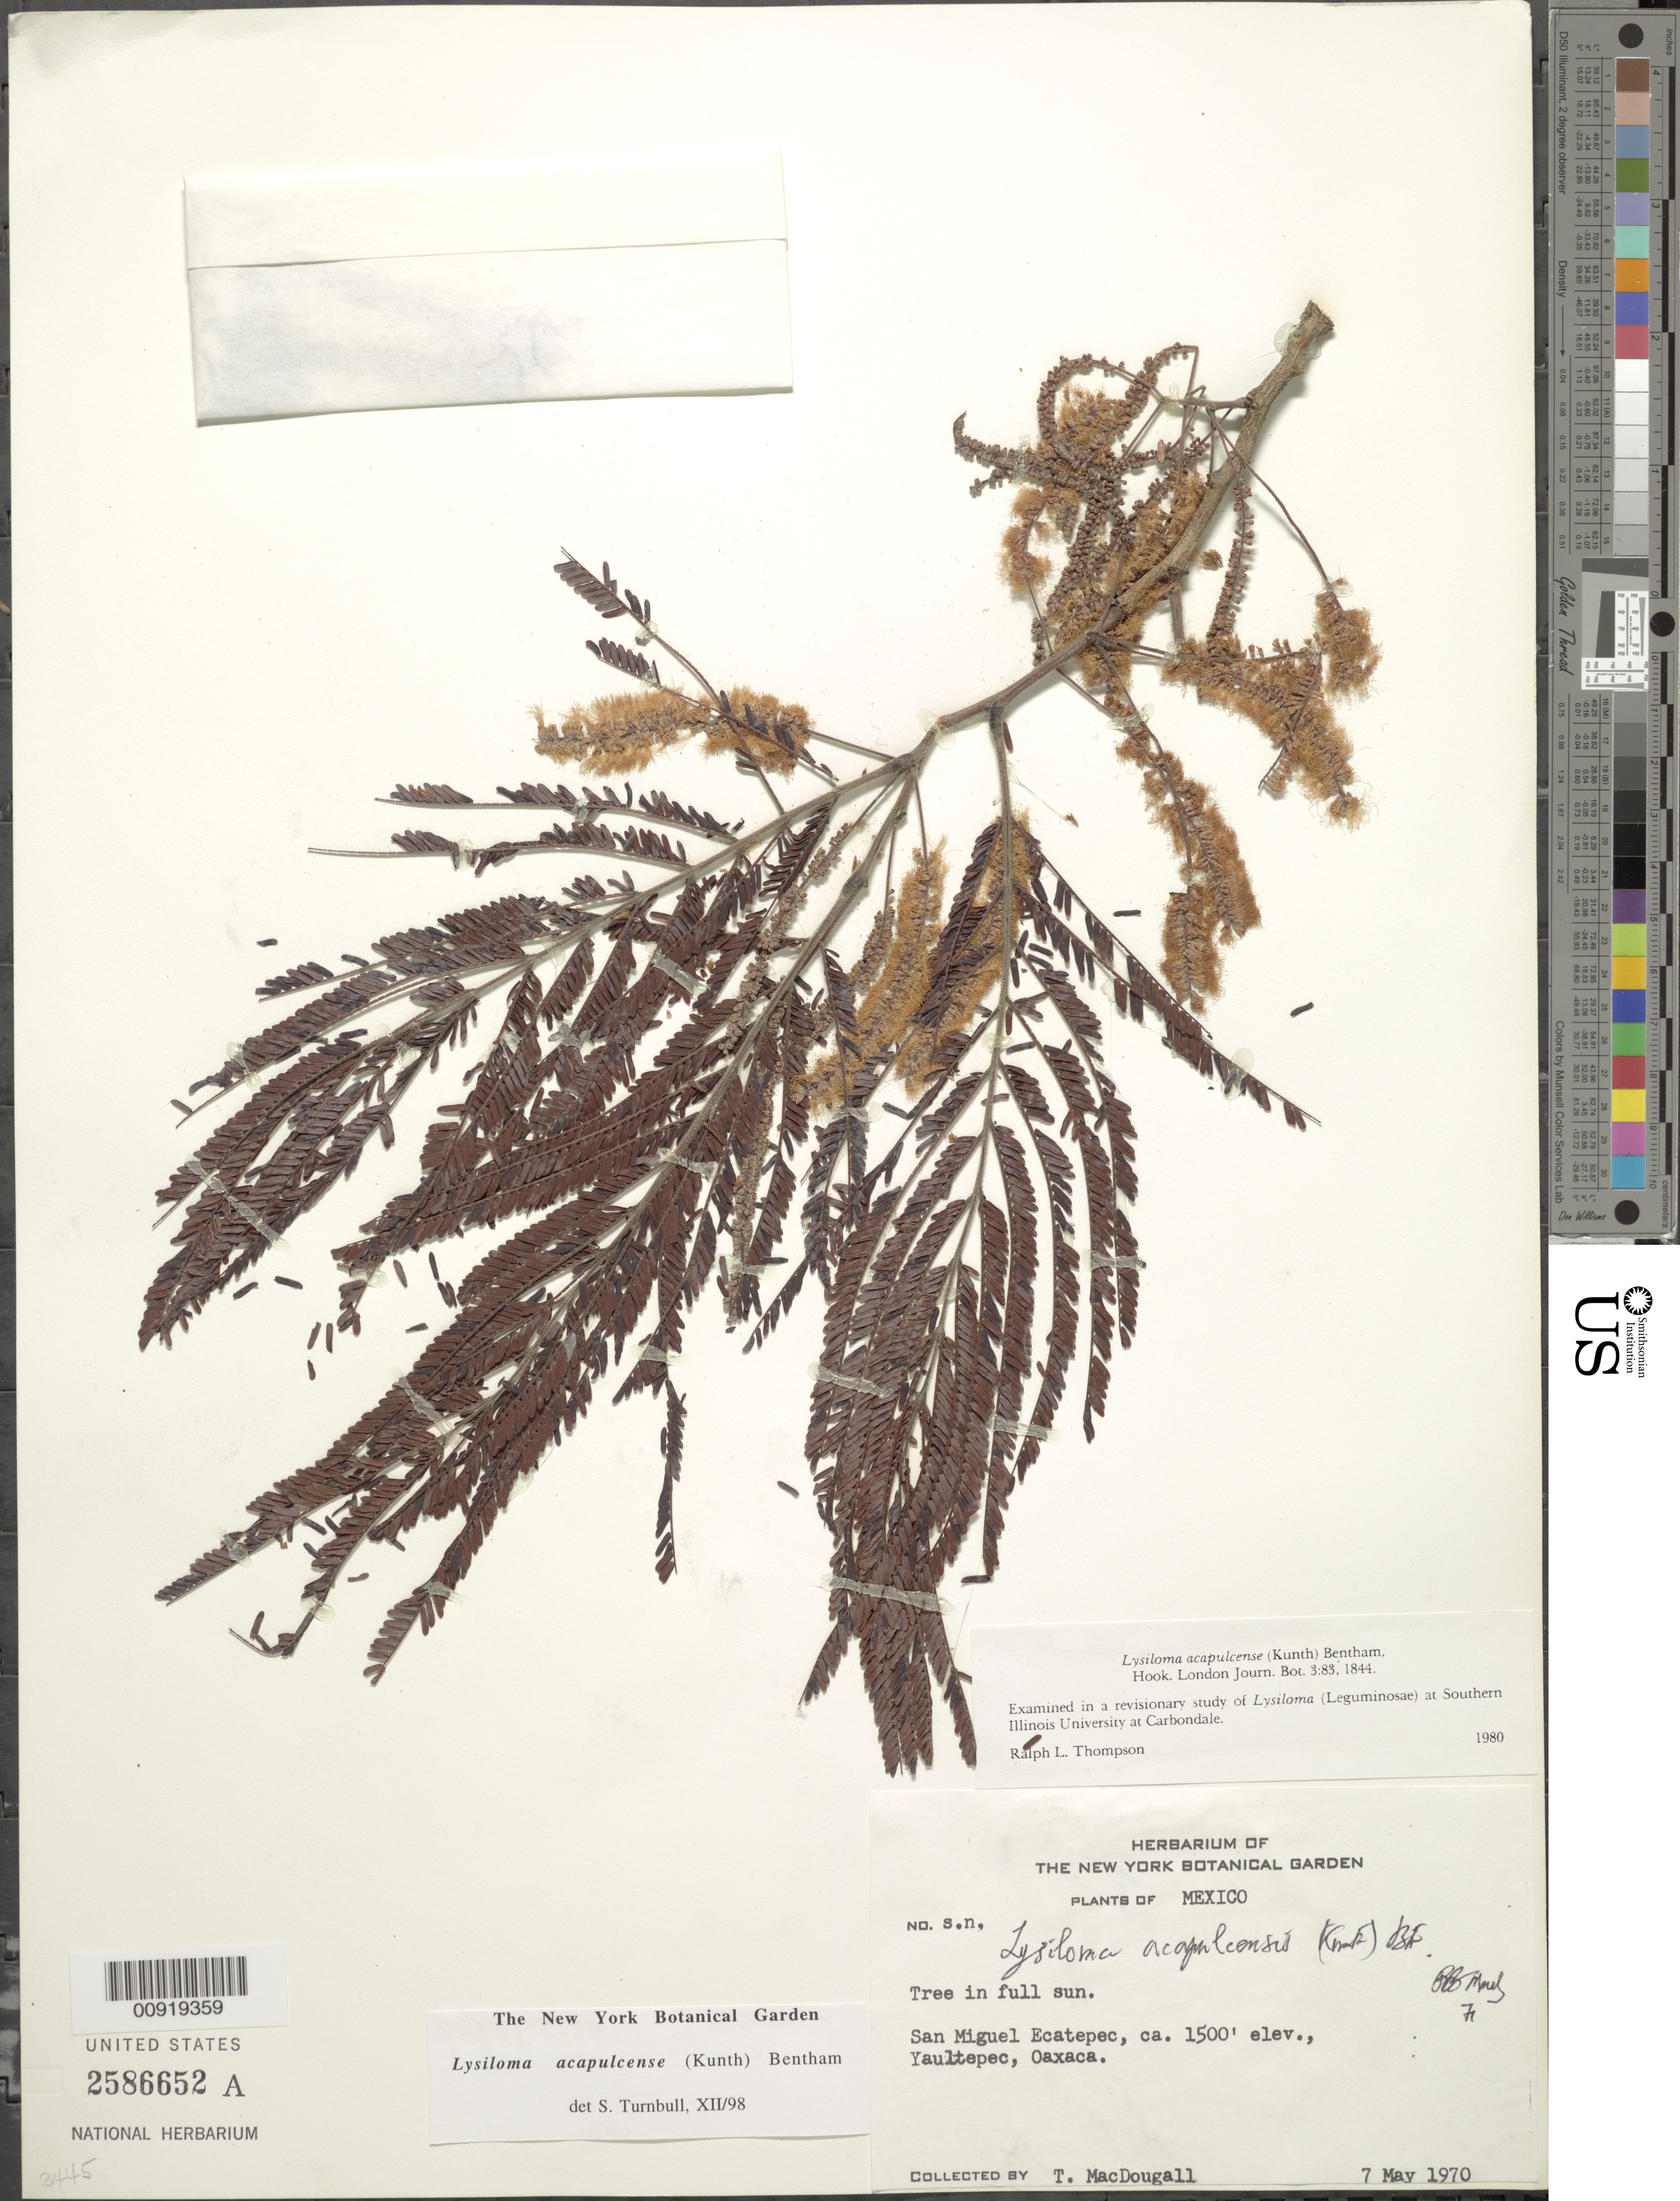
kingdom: Plantae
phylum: Tracheophyta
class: Magnoliopsida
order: Fabales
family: Fabaceae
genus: Lysiloma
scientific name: Lysiloma acapulcense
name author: (Kunth) Benth.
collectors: T. Macdougall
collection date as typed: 07 May 1970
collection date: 1970-05-07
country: Mexico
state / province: Oaxaca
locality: San Miguel Ecatepec, Yaultepec, Oaxaca.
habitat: In full sun.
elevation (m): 457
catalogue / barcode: US 2586652A